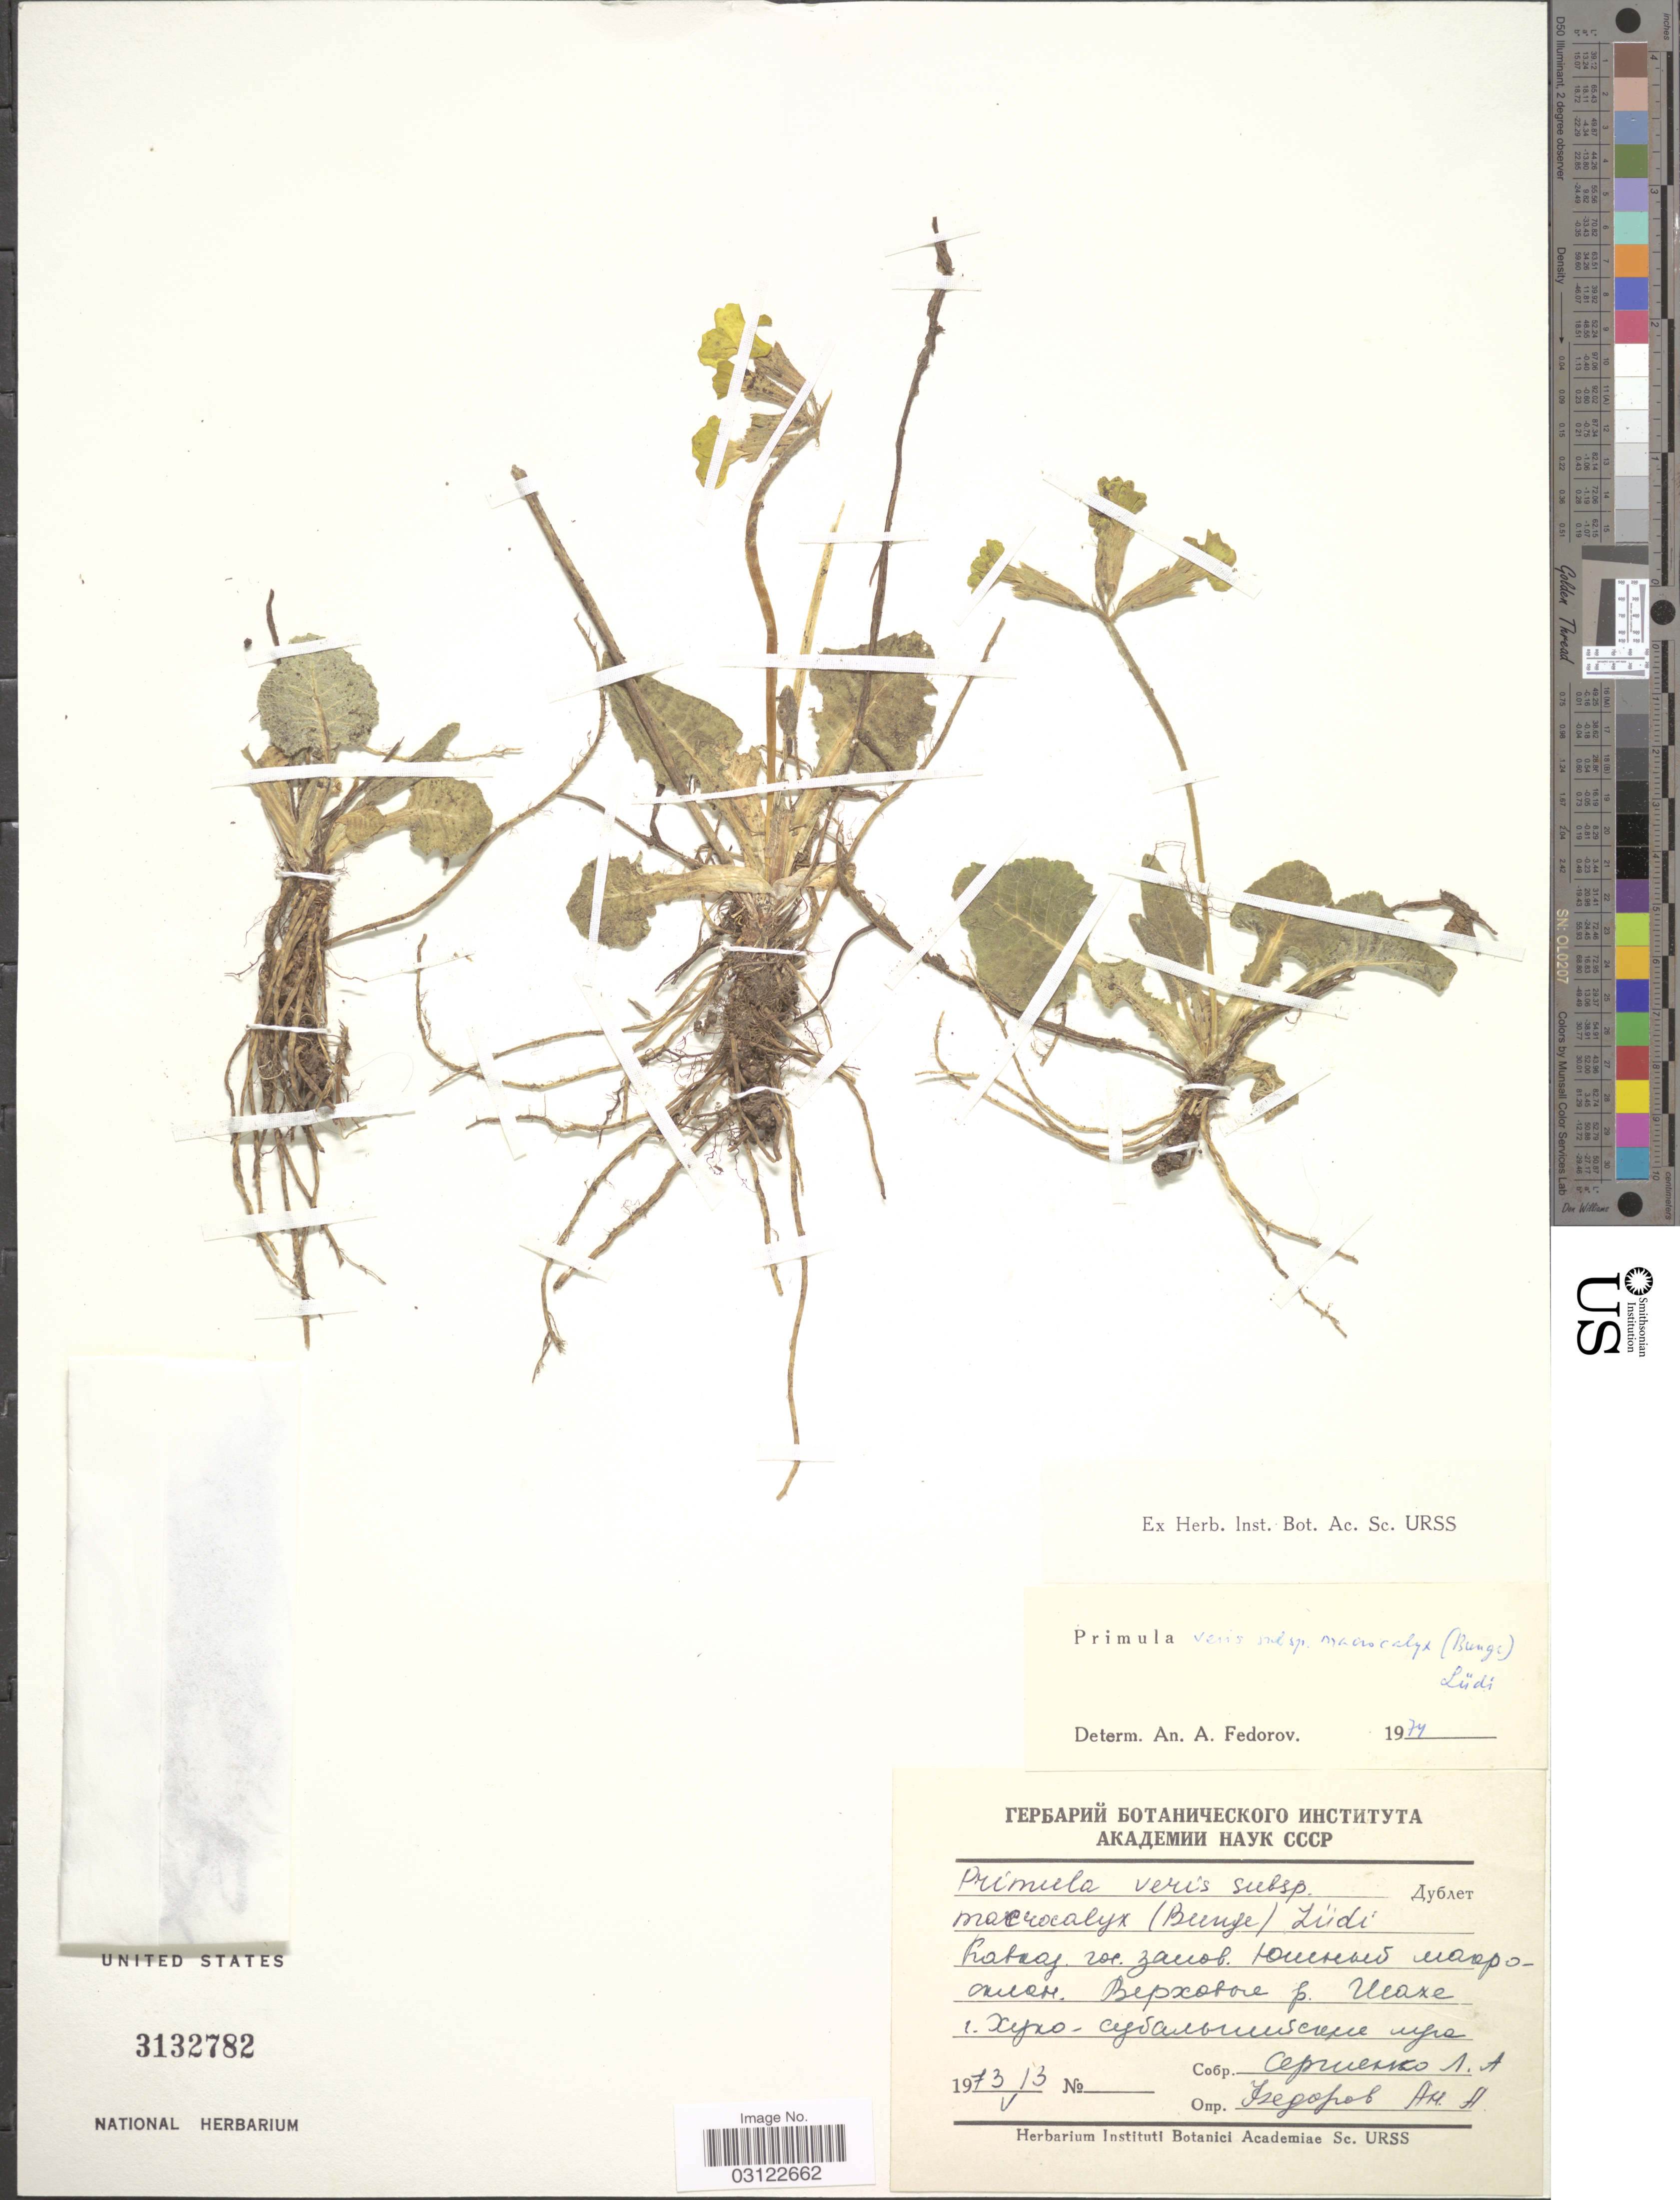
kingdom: Plantae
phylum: Tracheophyta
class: Magnoliopsida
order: Ericales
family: Primulaceae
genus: Primula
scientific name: Primula veris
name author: L.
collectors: L. Sergienko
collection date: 1973-05-13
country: Russian Federation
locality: River Shakhe, Mt. Khuko.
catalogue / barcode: US 3132782